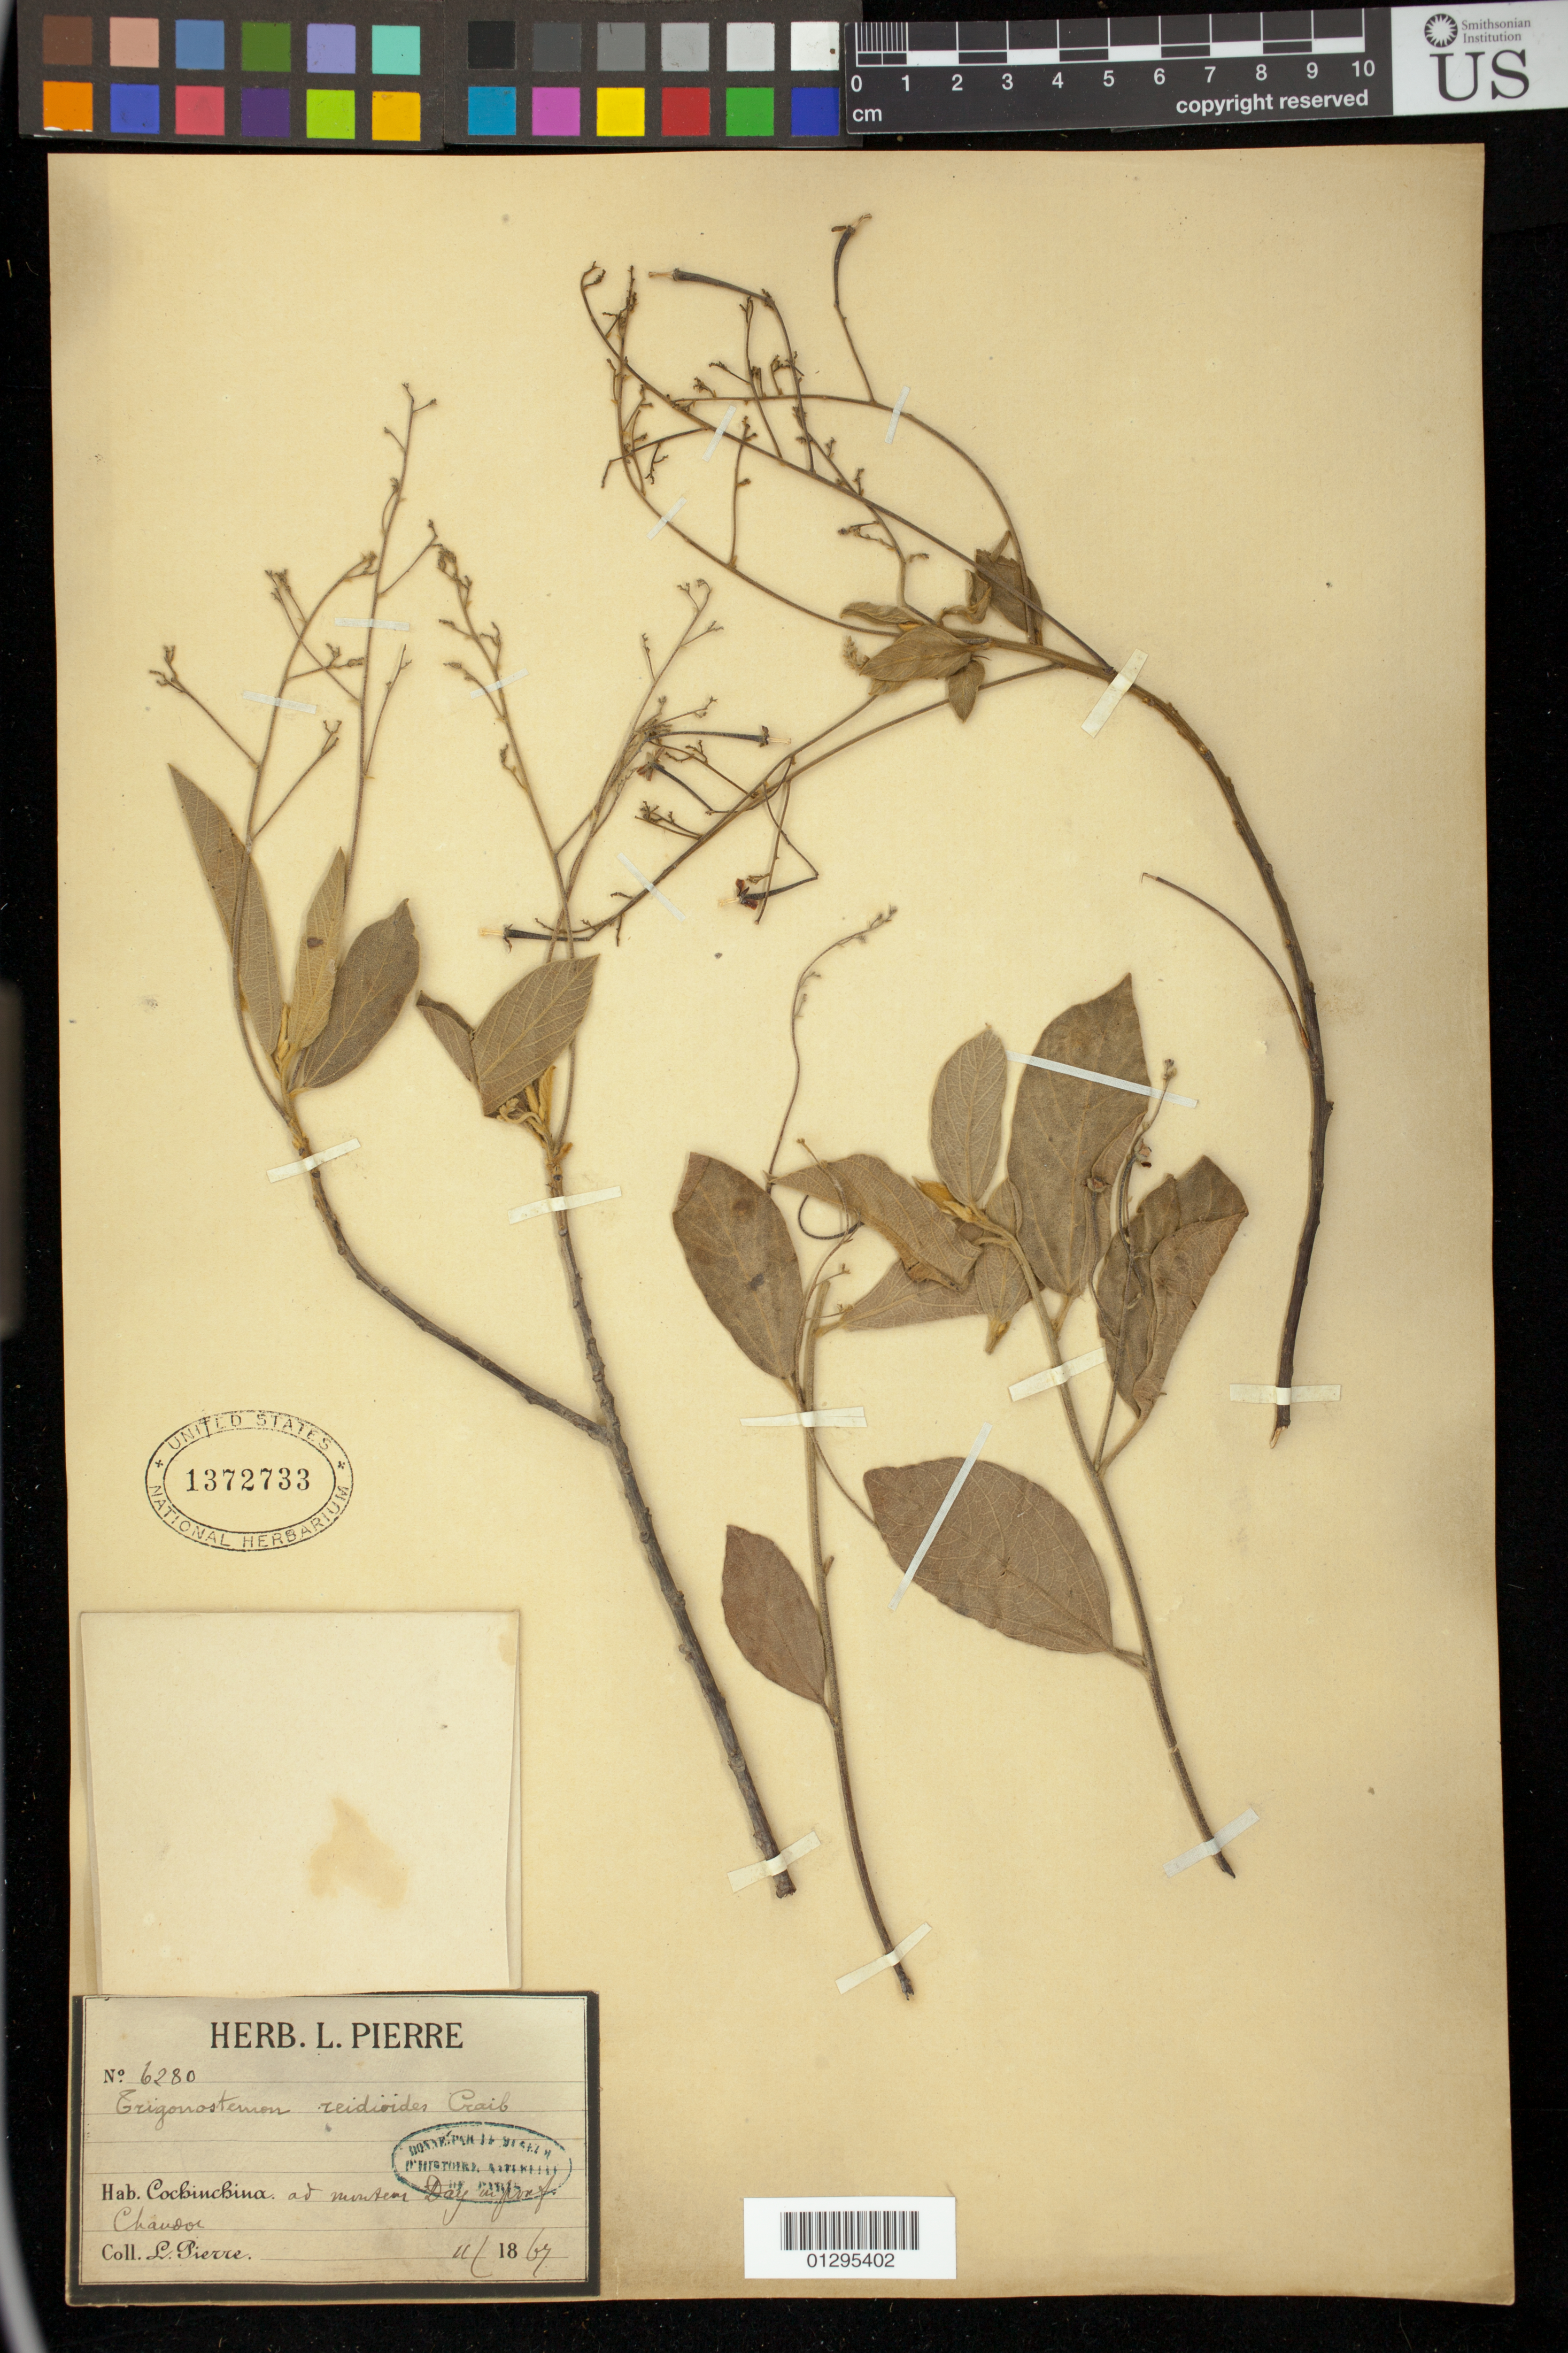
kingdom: Plantae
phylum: Tracheophyta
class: Magnoliopsida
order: Malpighiales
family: Euphorbiaceae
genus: Trigonostemon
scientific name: Trigonostemon ridleyi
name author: Merr. ex Jabl.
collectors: J. Pierre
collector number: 6280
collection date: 1869-11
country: Vietnam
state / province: An Giang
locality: ad Montem Day in porf. Chaudoc [Cho Dok]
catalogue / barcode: US 1372733